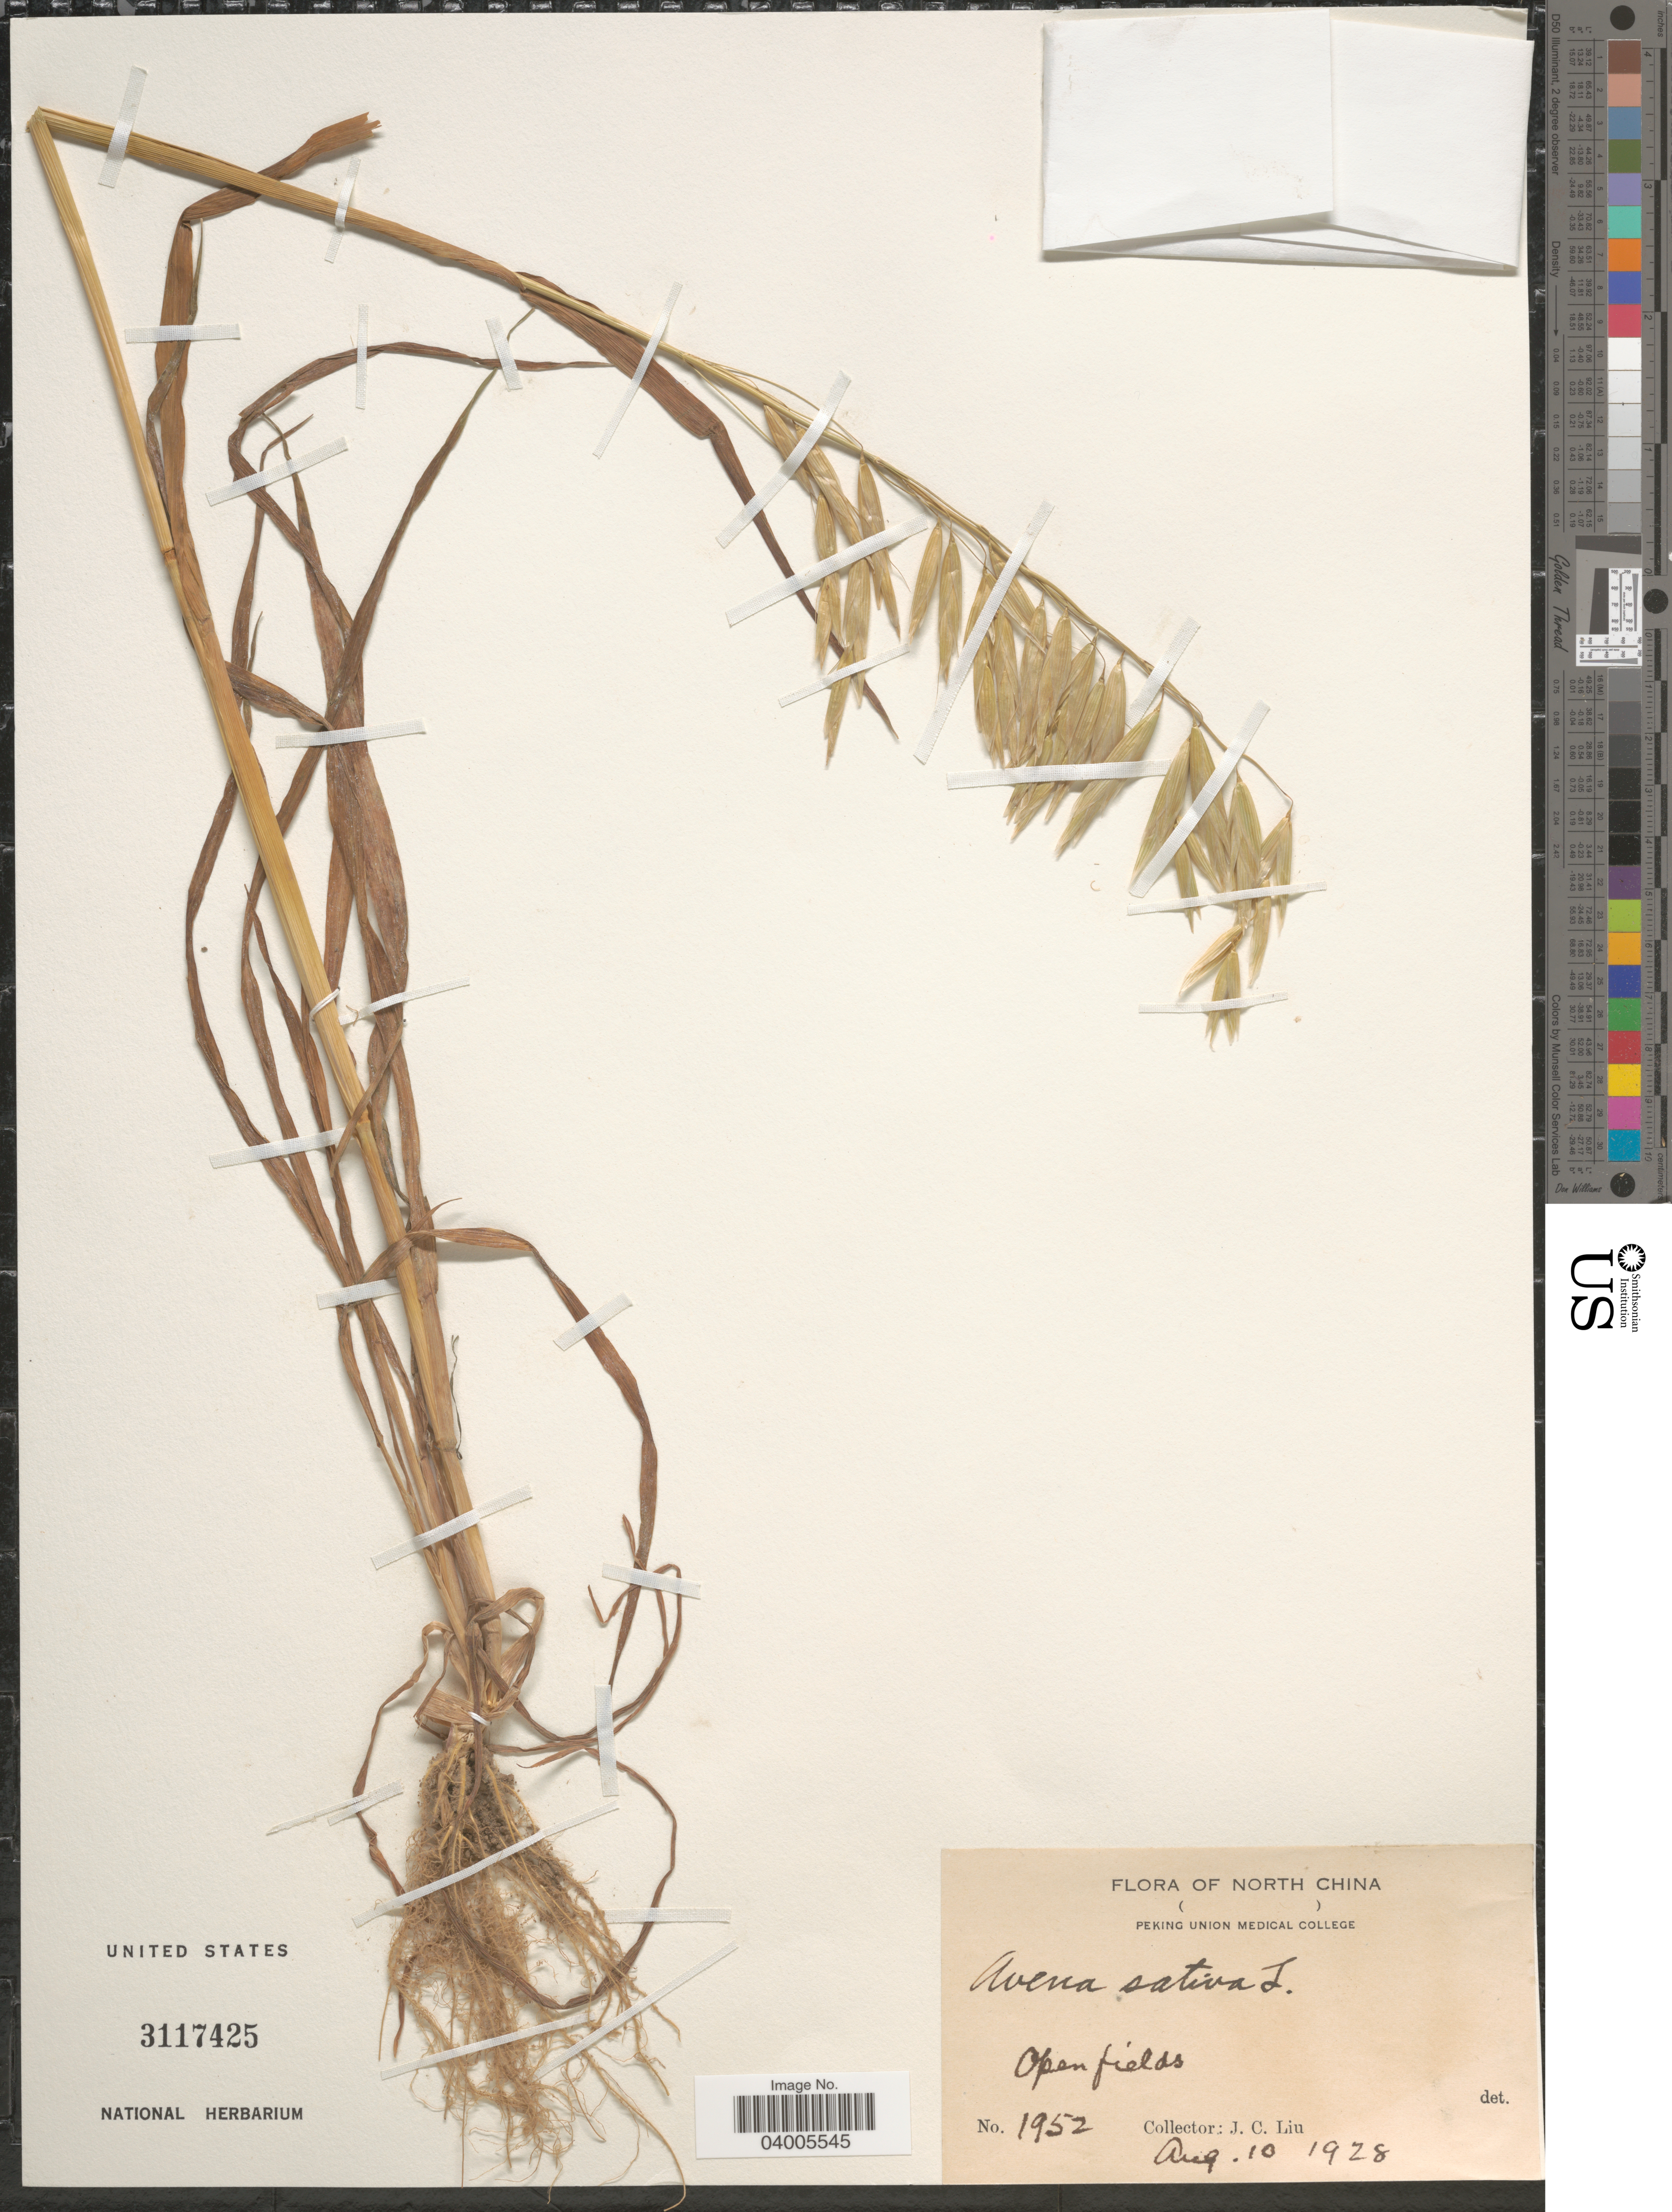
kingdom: Plantae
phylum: Tracheophyta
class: Liliopsida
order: Poales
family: Poaceae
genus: Avena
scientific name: Avena sativa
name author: L.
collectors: J. Liu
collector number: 1952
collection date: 1928-08-10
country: China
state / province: Beijing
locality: North China. Open fields.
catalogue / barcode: US 3117425